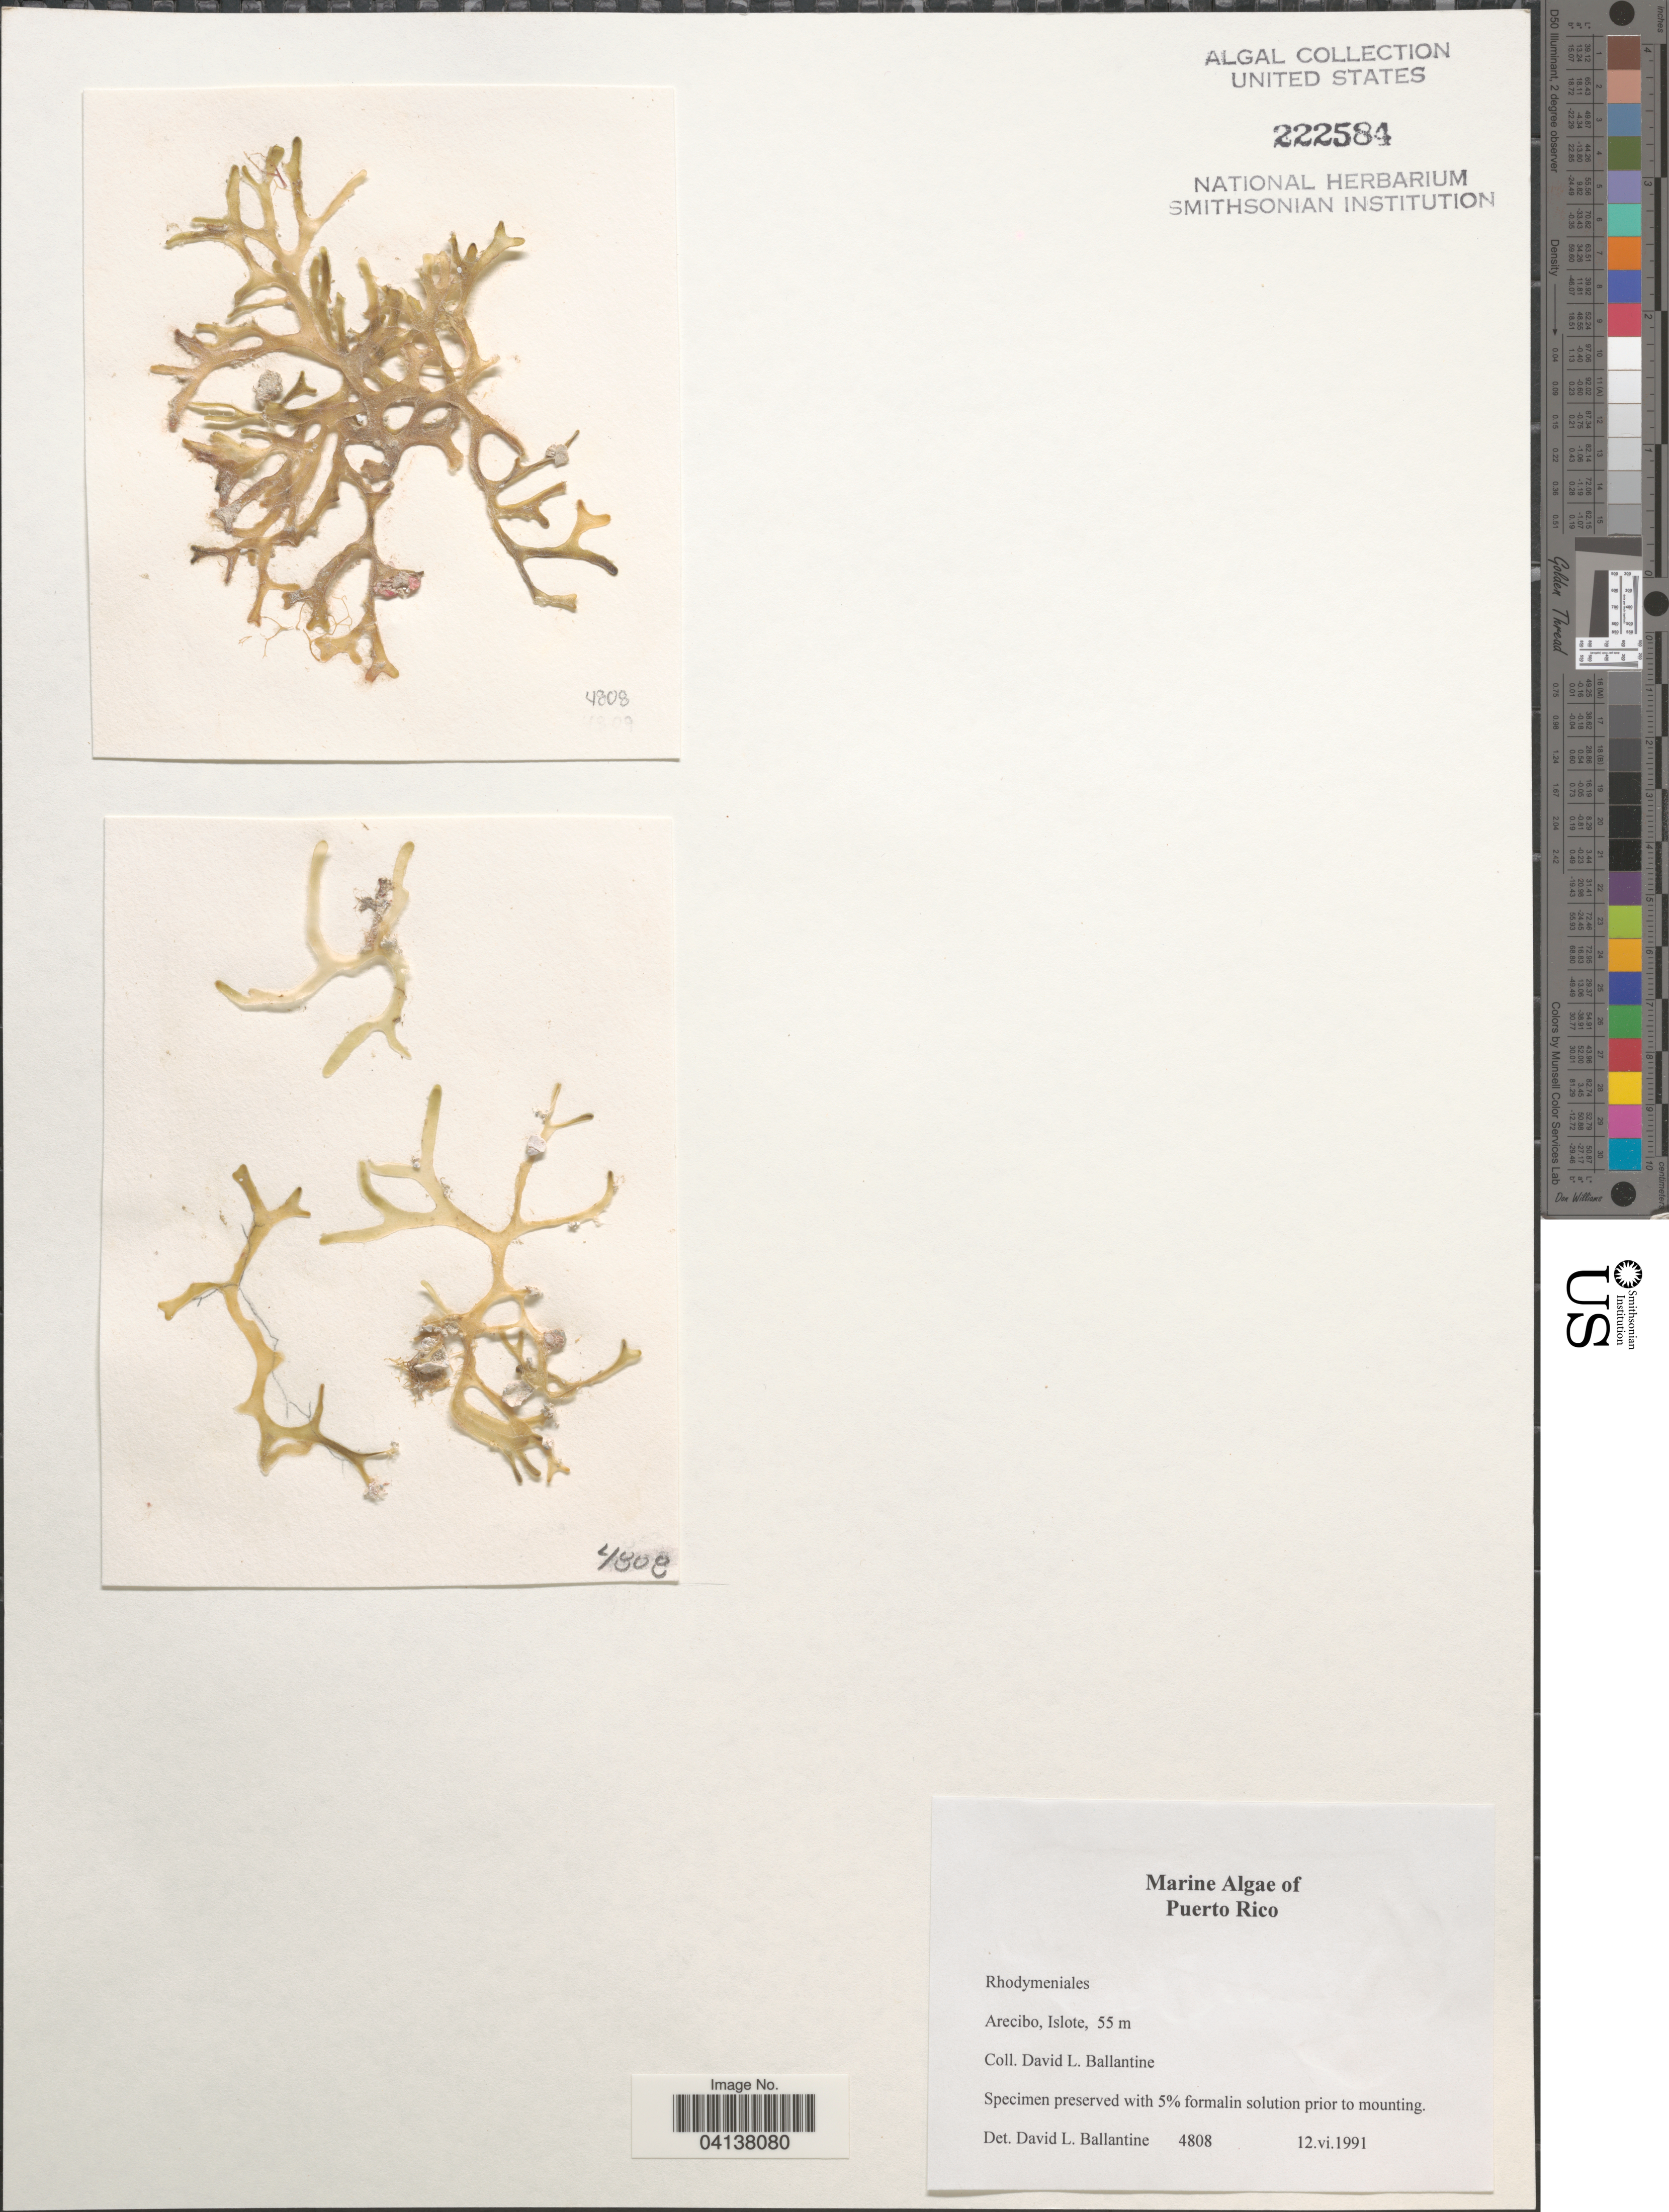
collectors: D.L. Ballantine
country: Puerto Rico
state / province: Arecibo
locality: Islote.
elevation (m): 55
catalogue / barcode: US 222584